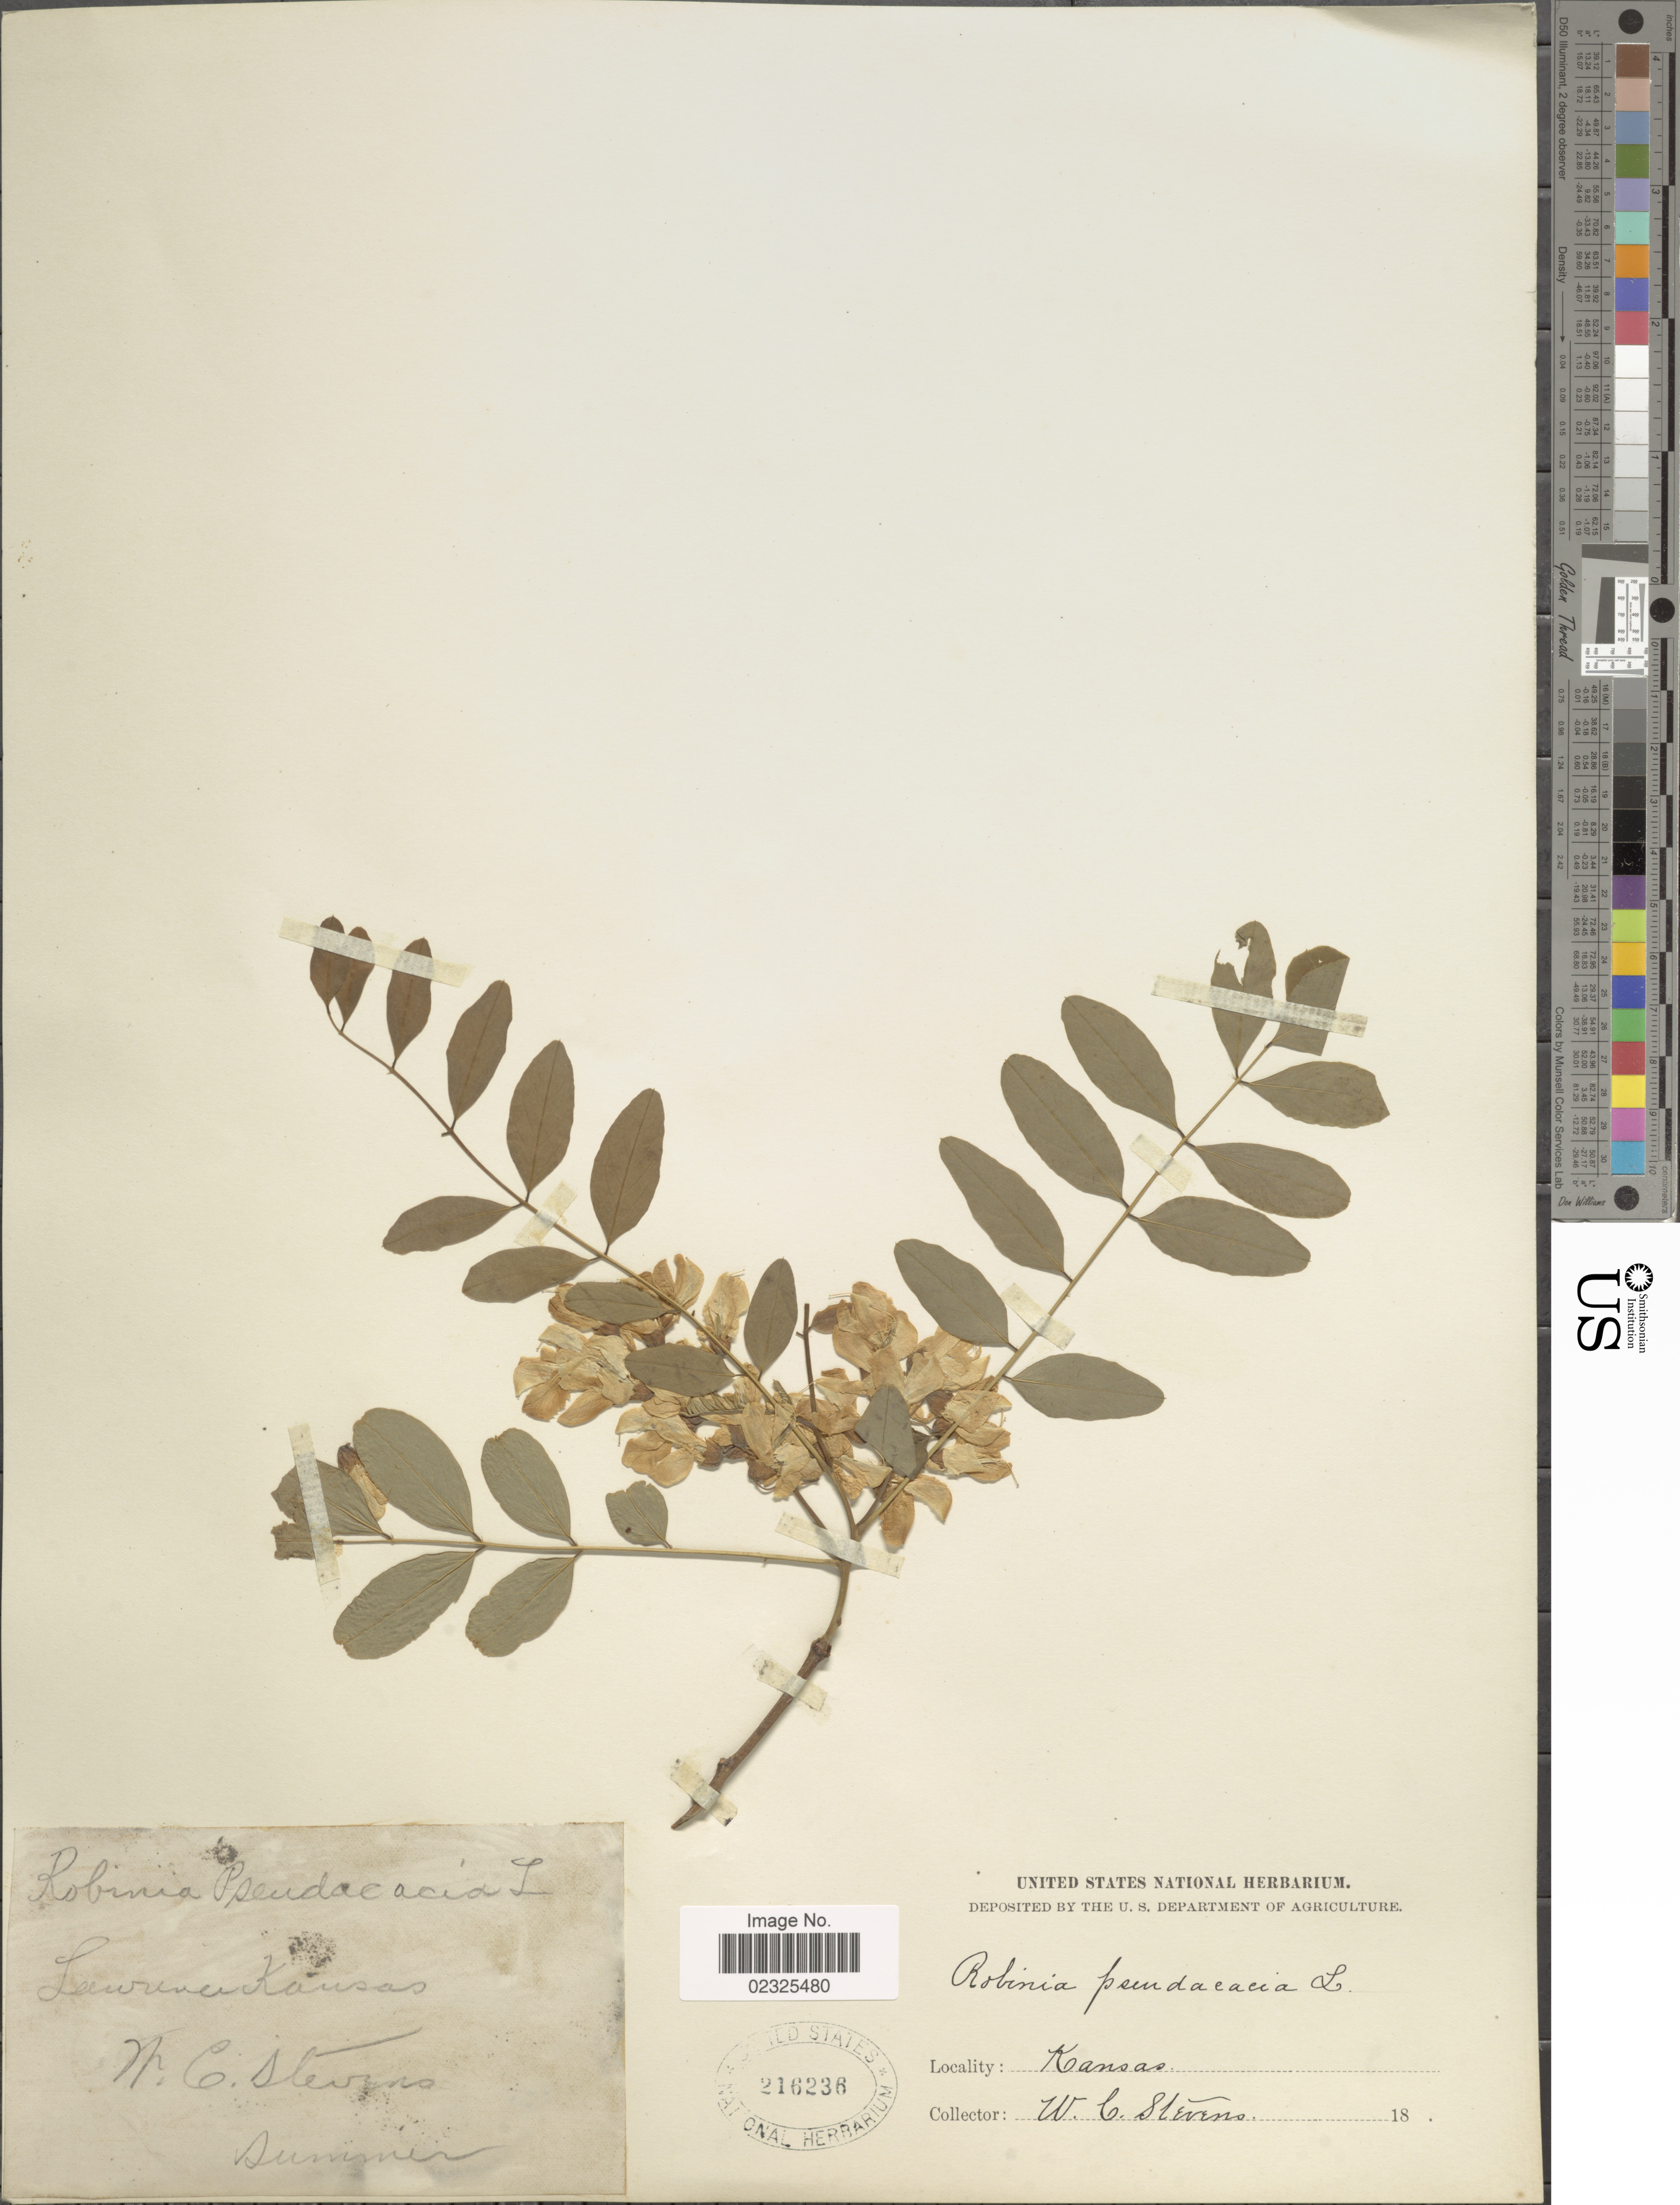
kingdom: Plantae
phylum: Tracheophyta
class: Magnoliopsida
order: Fabales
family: Fabaceae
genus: Robinia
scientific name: Robinia pseudoacacia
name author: L.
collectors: W. C. Stevens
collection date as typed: summer 18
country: United States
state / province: Kansas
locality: Lawrence Ks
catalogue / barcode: US 216236